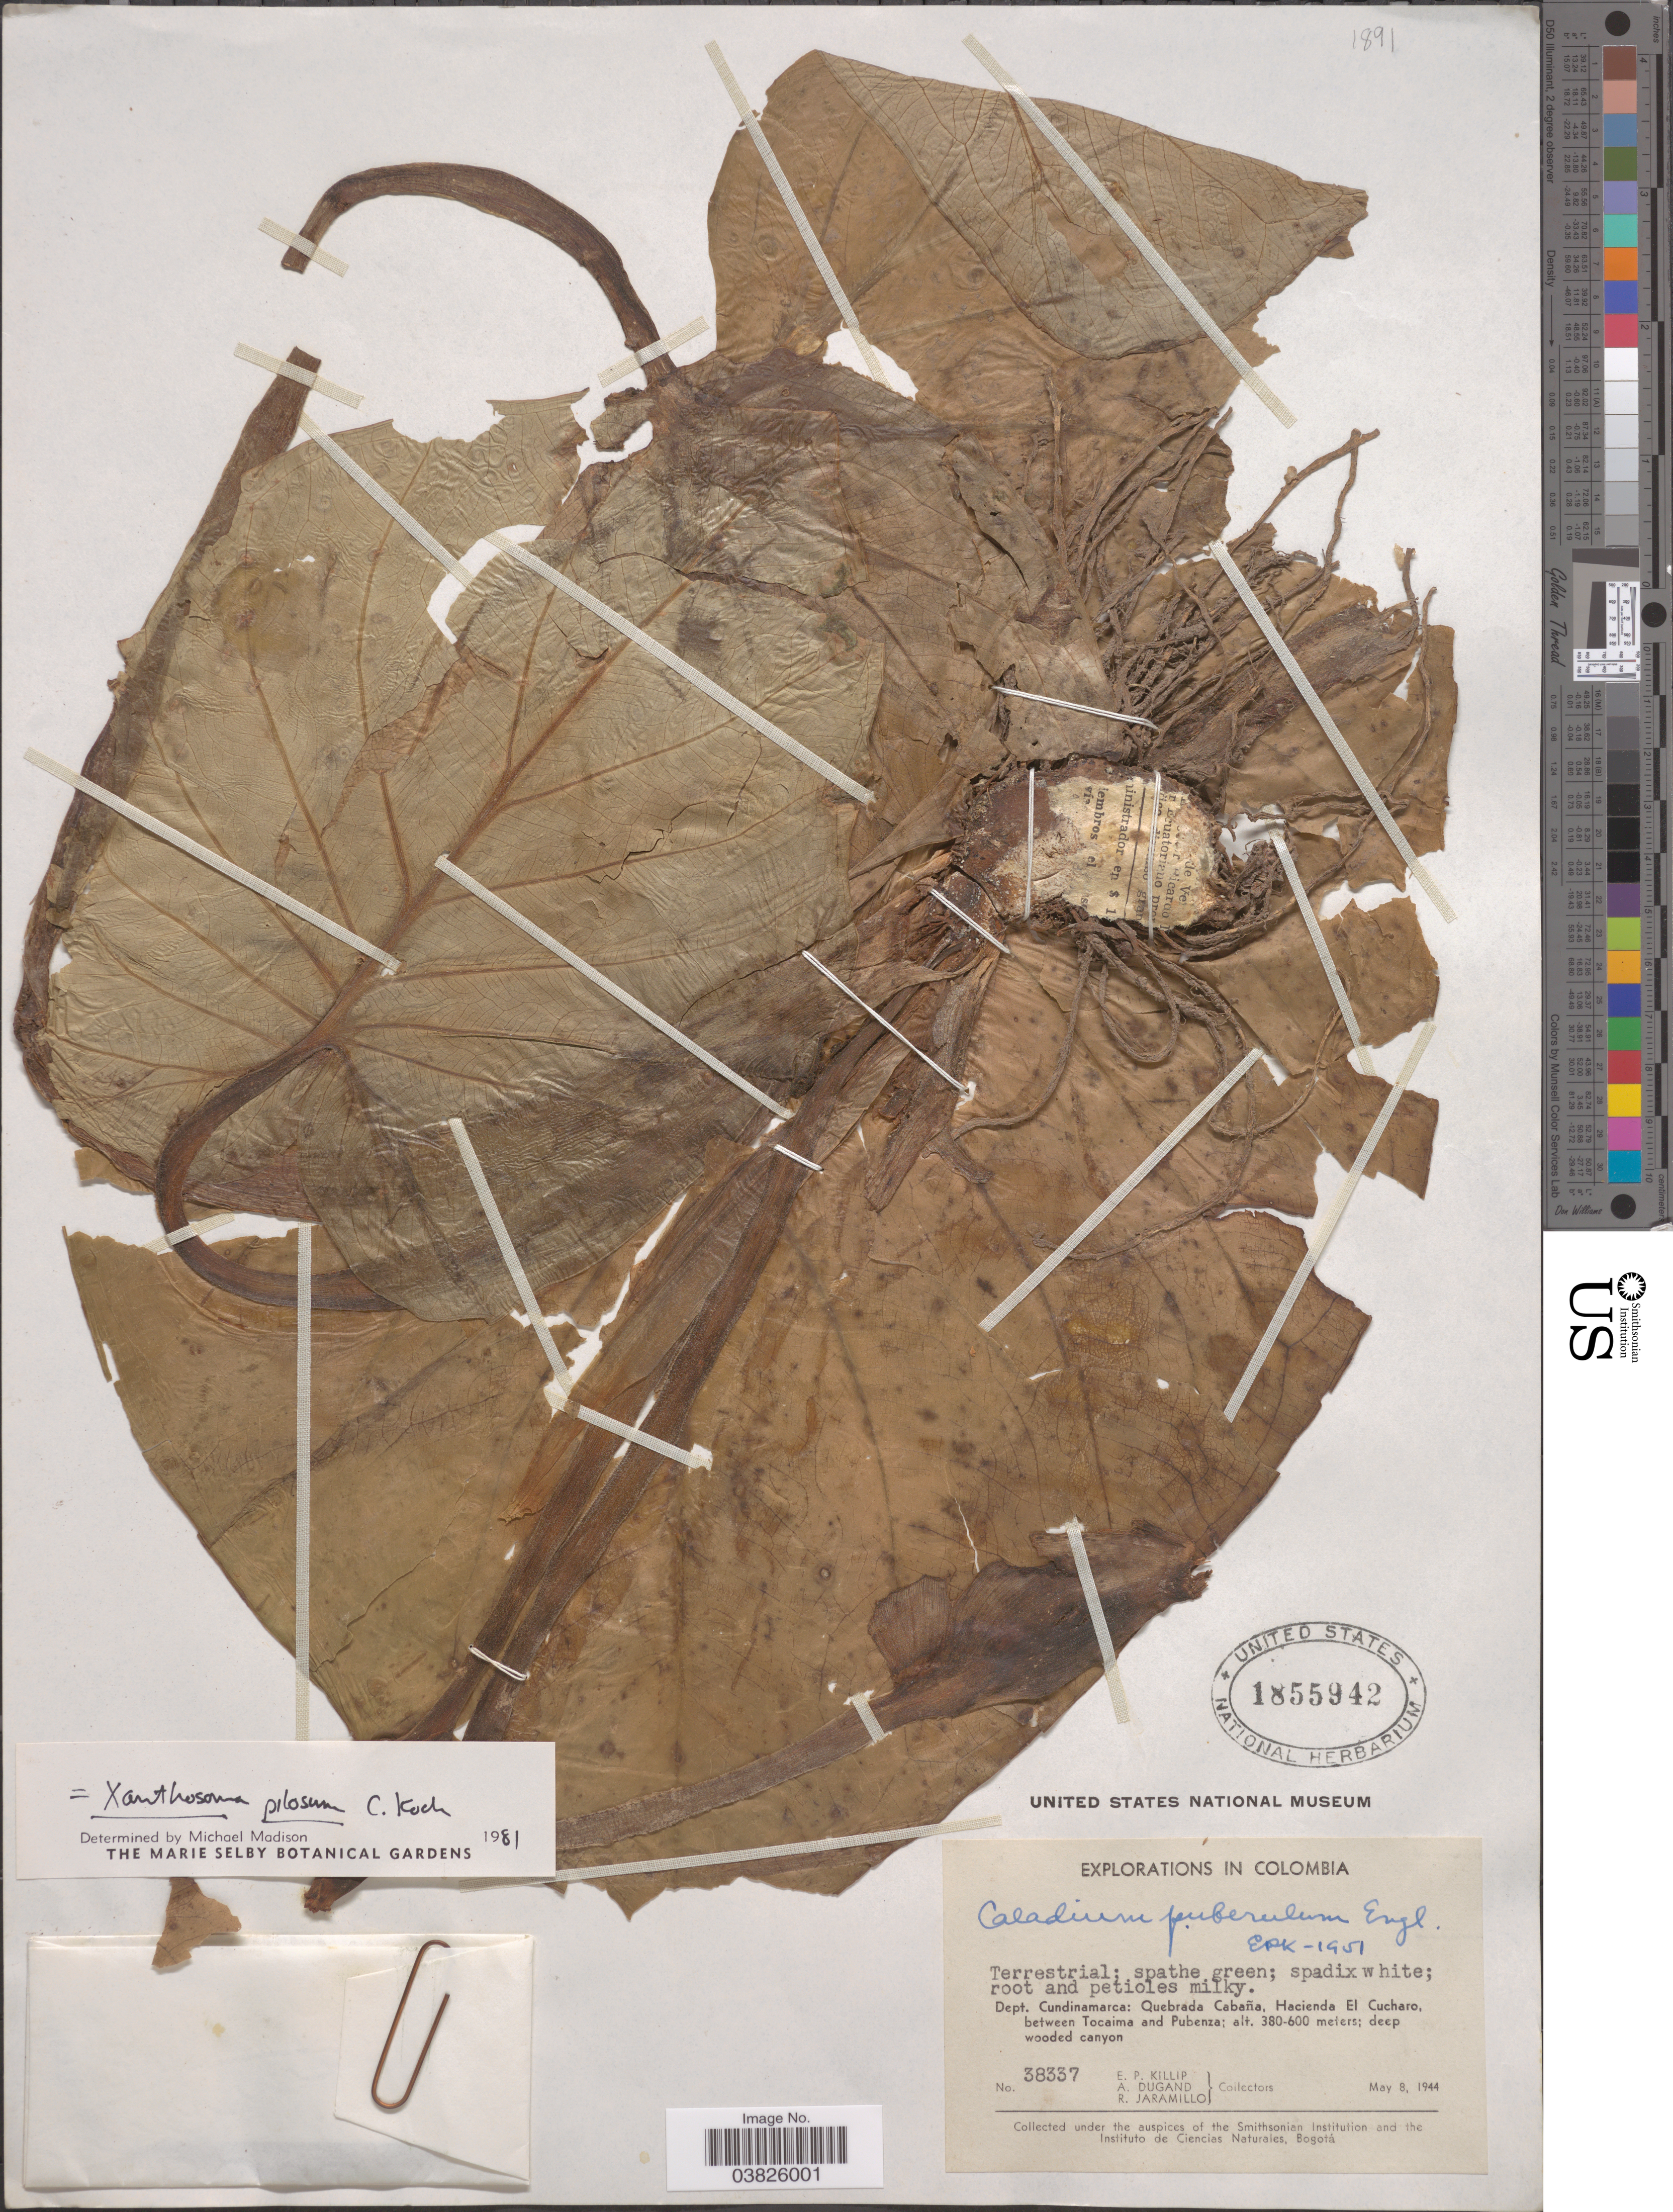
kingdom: Plantae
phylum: Tracheophyta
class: Liliopsida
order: Alismatales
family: Araceae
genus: Xanthosoma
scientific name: Xanthosoma pilosum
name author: K. Koch & Augustin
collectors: E. P. Killip, A. Dugand & R. Jaramillo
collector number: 38337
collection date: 1944-05-08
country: Colombia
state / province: Cundinamarca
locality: Dept. Cundinamarca: Quebrada Cabaña, Hacienda El Cucharo, between Tocaima and Pubenza.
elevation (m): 380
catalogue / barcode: US 1855942